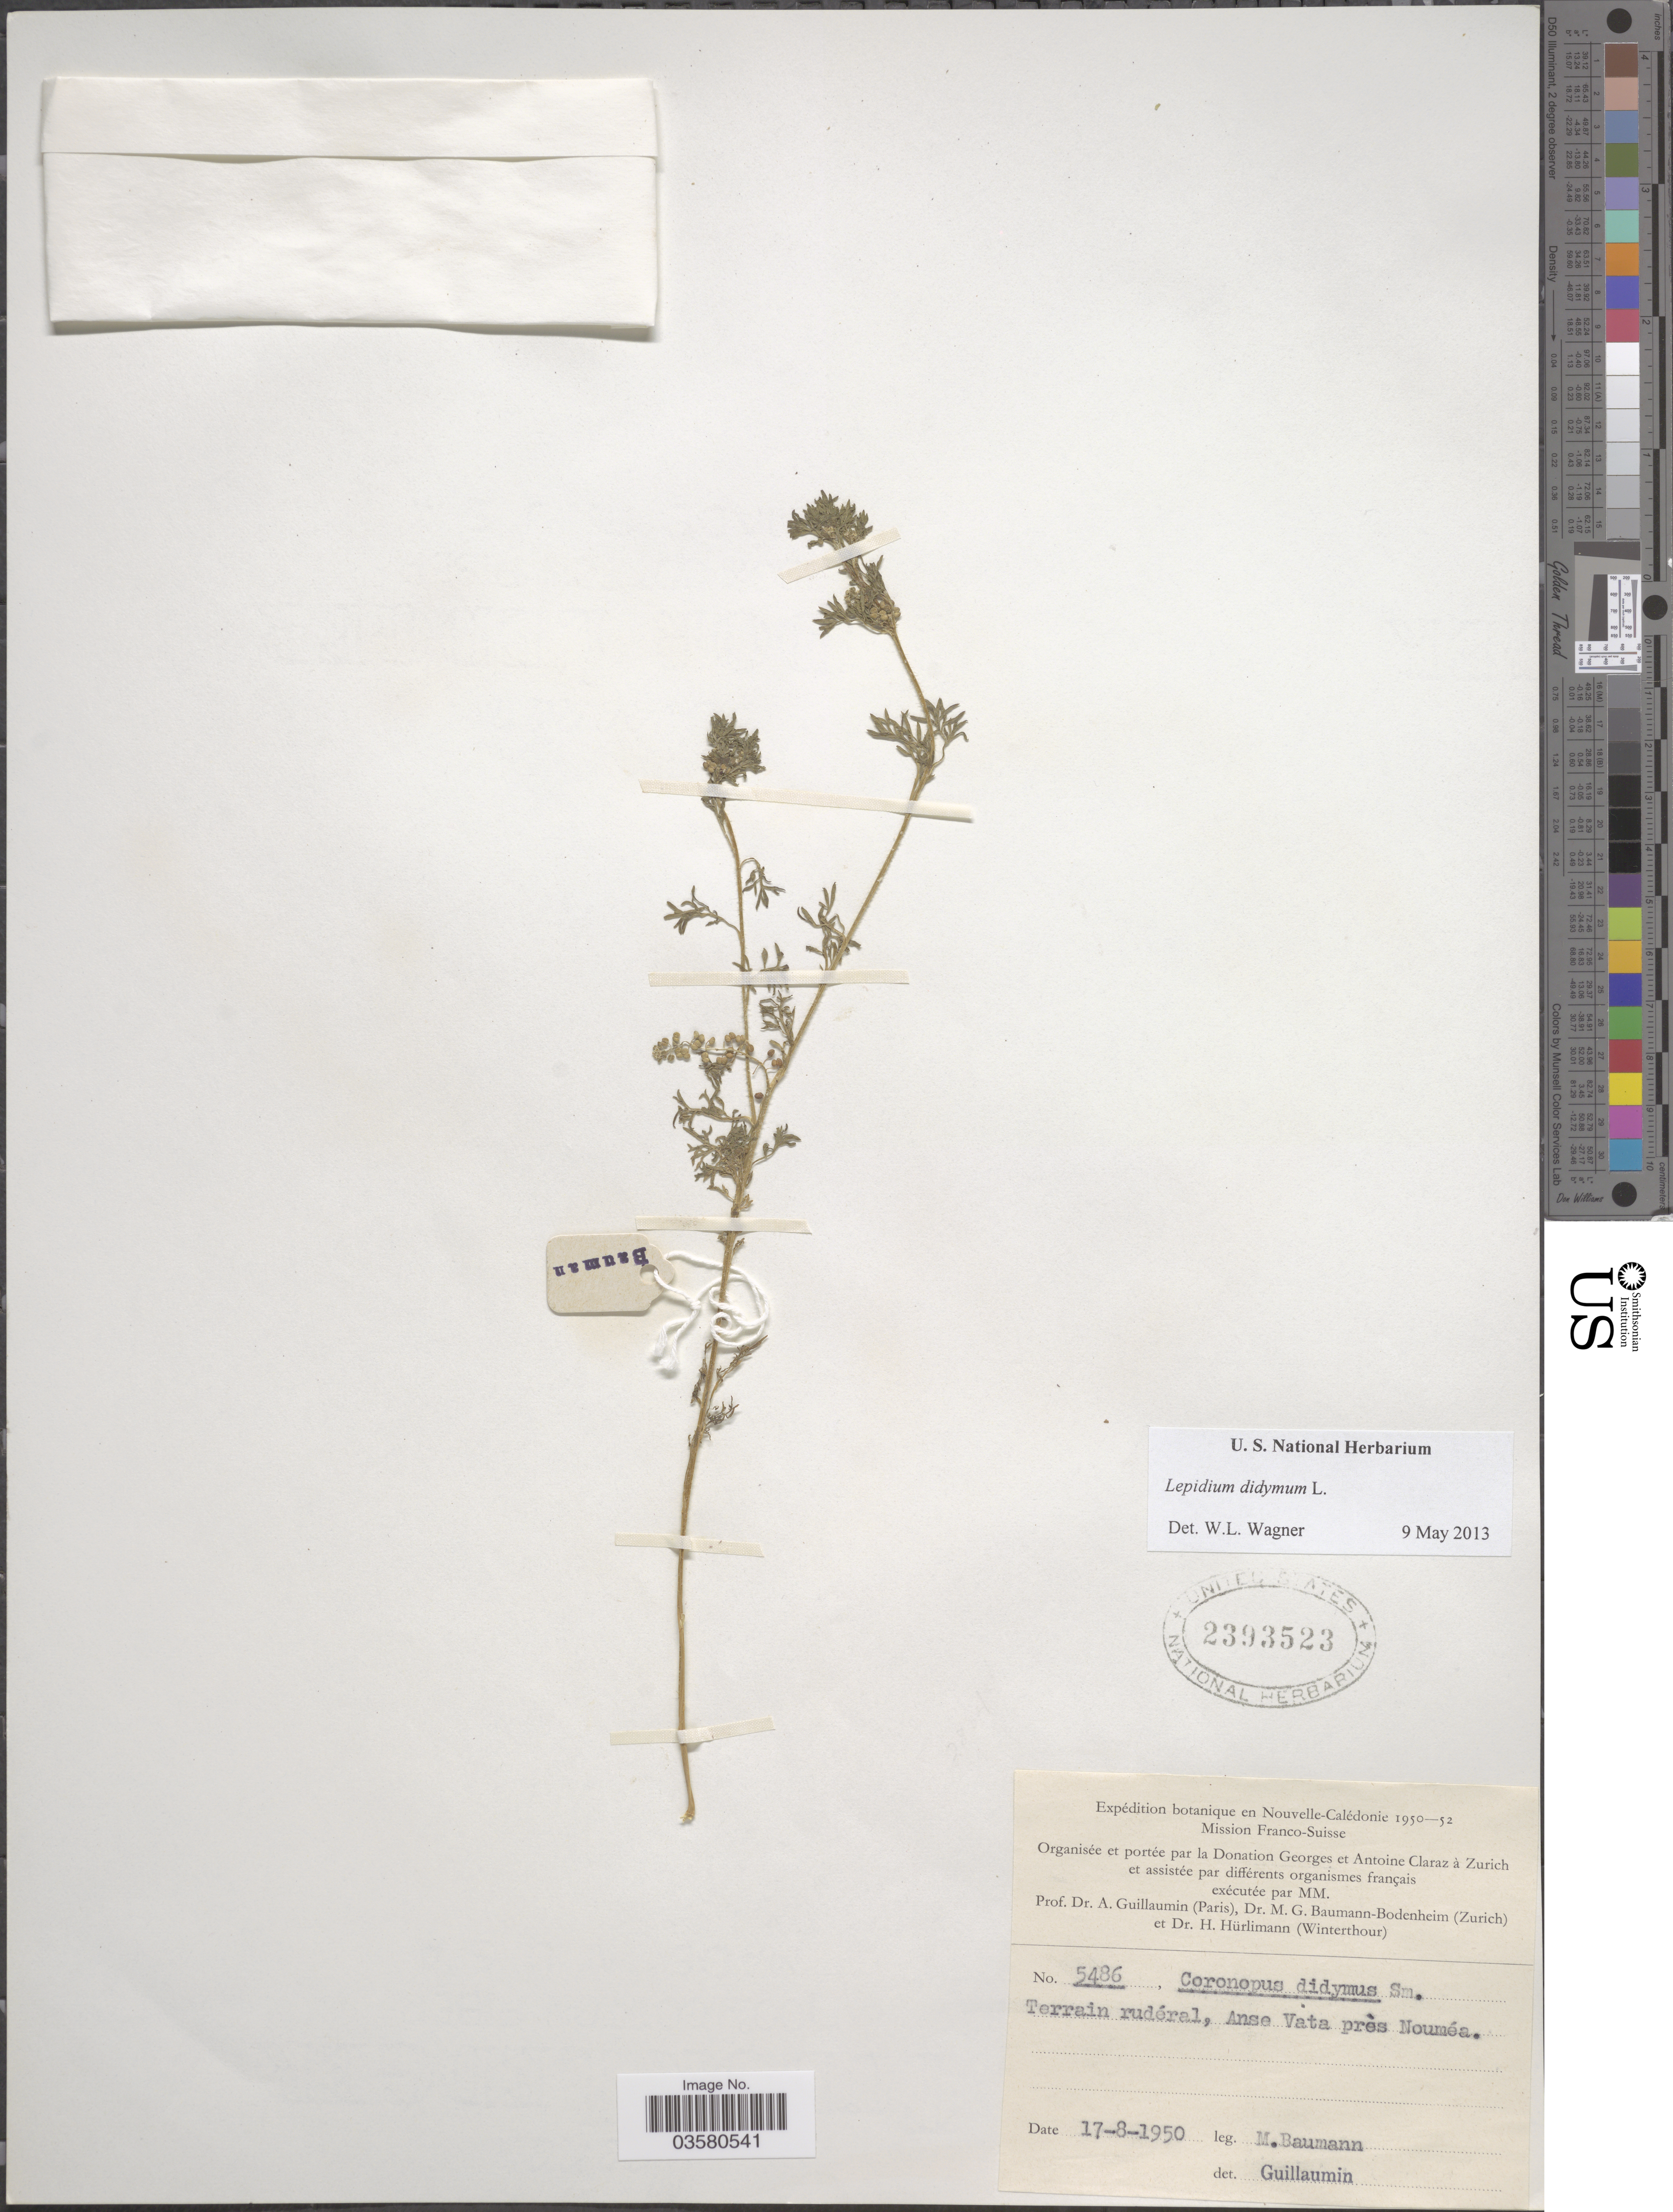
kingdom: Plantae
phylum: Tracheophyta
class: Magnoliopsida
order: Brassicales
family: Brassicaceae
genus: Lepidium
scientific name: Lepidium didymum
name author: L.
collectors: M. Baumann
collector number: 5486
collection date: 1950-08-17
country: New Caledonia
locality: Nouvelle-Calédonie. Anse Vata près Nouméa.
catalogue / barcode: US 2393523